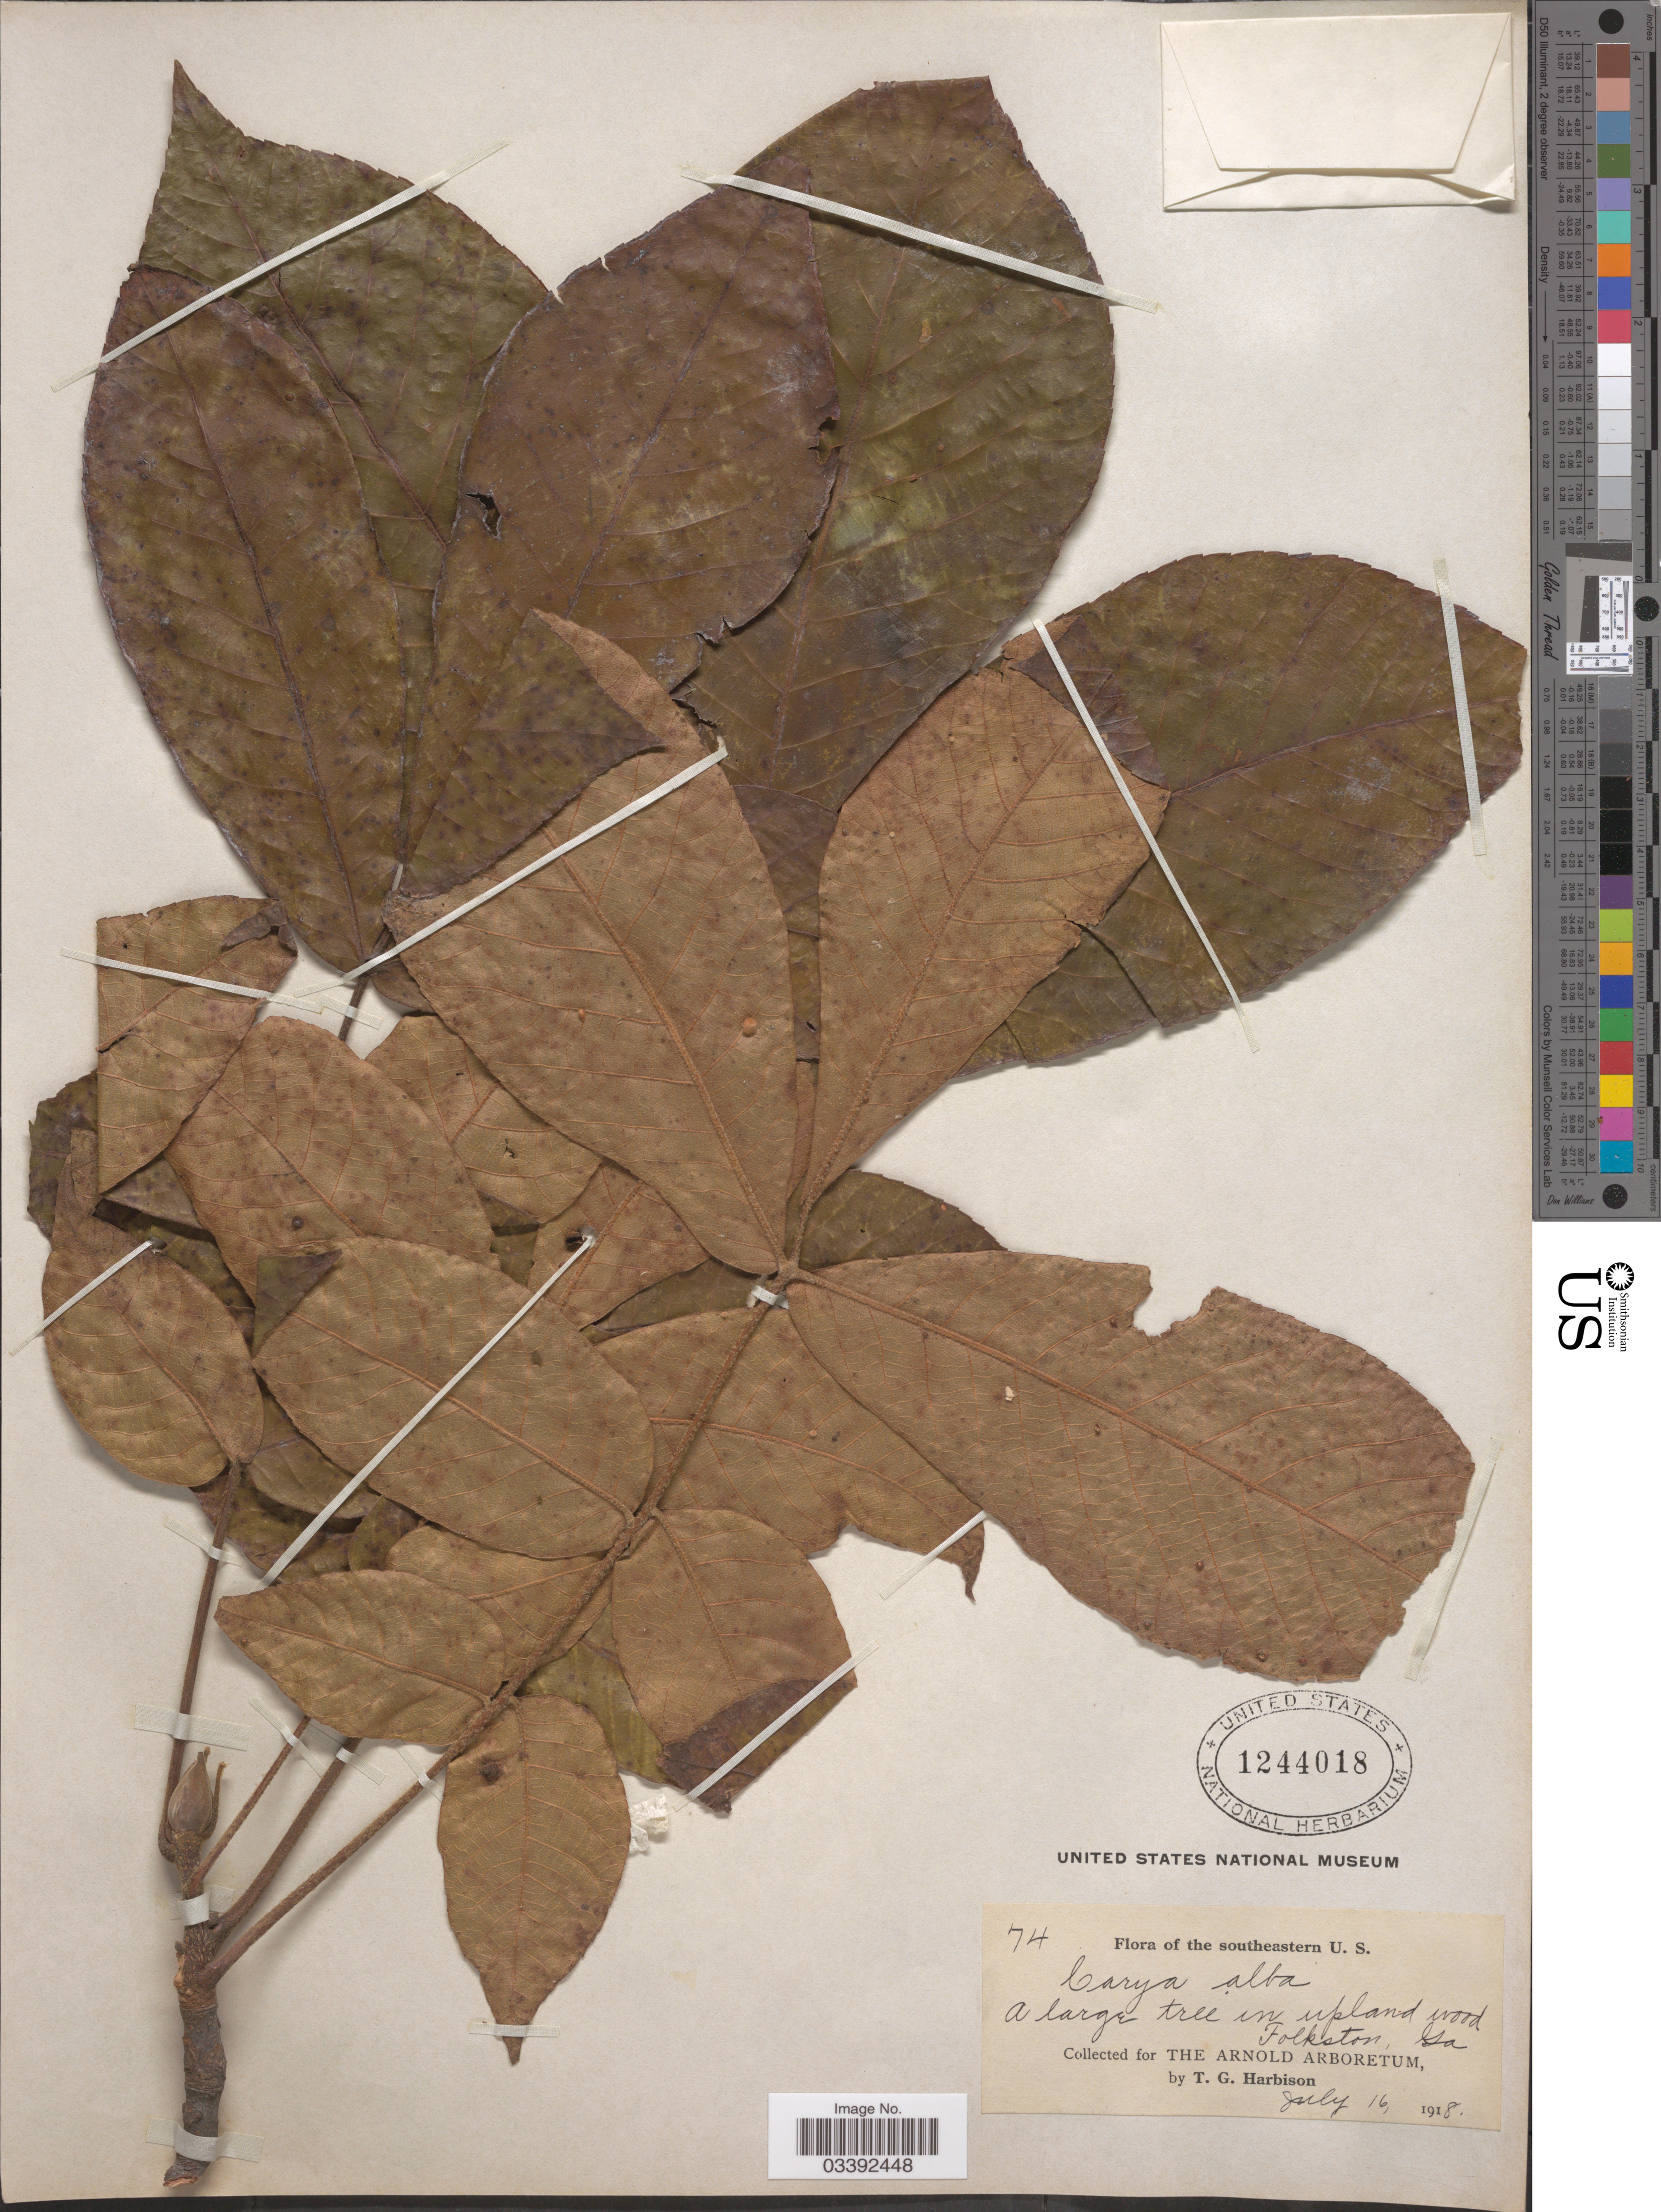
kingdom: Plantae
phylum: Tracheophyta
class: Magnoliopsida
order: Fagales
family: Juglandaceae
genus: Carya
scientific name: Carya tomentosa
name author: (Lam.) Nutt.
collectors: T. Harbison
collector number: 74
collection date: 1918-07-16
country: United States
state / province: Georgia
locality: The Southeastern U.S. Folkston.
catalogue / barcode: US 1244018